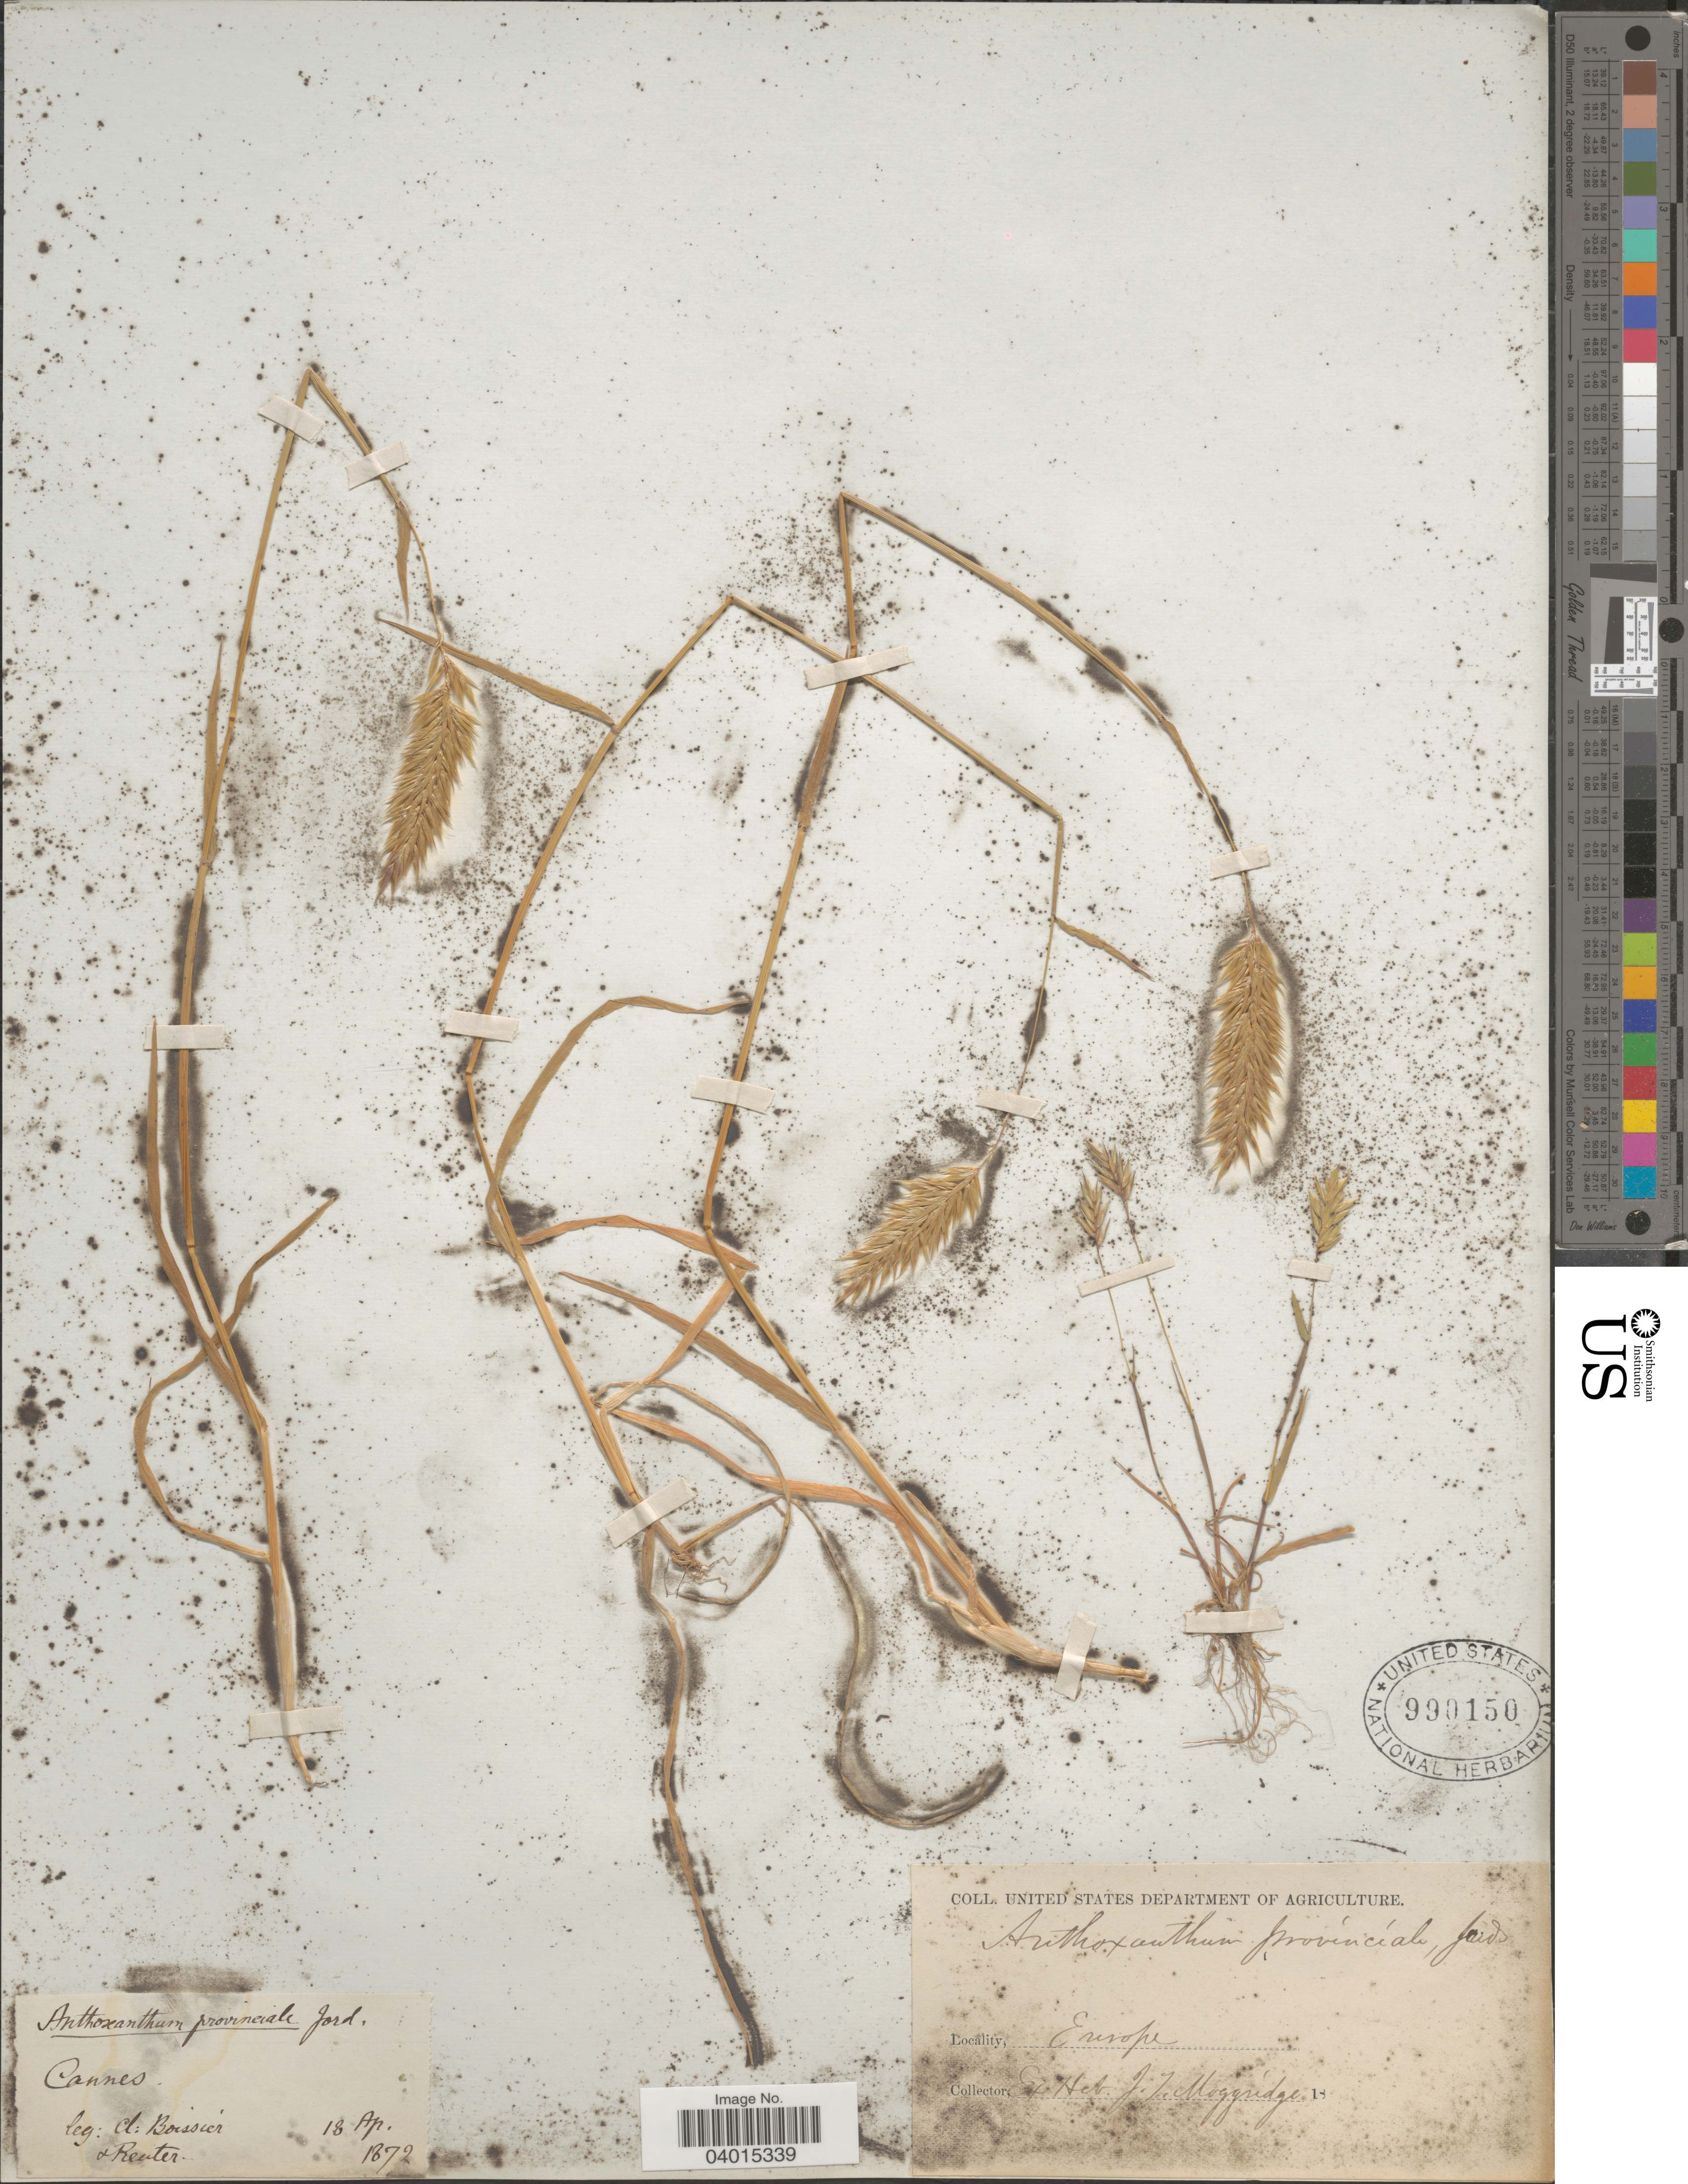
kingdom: Plantae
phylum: Tracheophyta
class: Liliopsida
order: Poales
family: Poaceae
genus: Anthoxanthum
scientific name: Anthoxanthum odoratum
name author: L.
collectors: -- Boissier & -. Reuter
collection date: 1872-04-18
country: France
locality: Europe. Cannes.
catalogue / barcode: US 990150